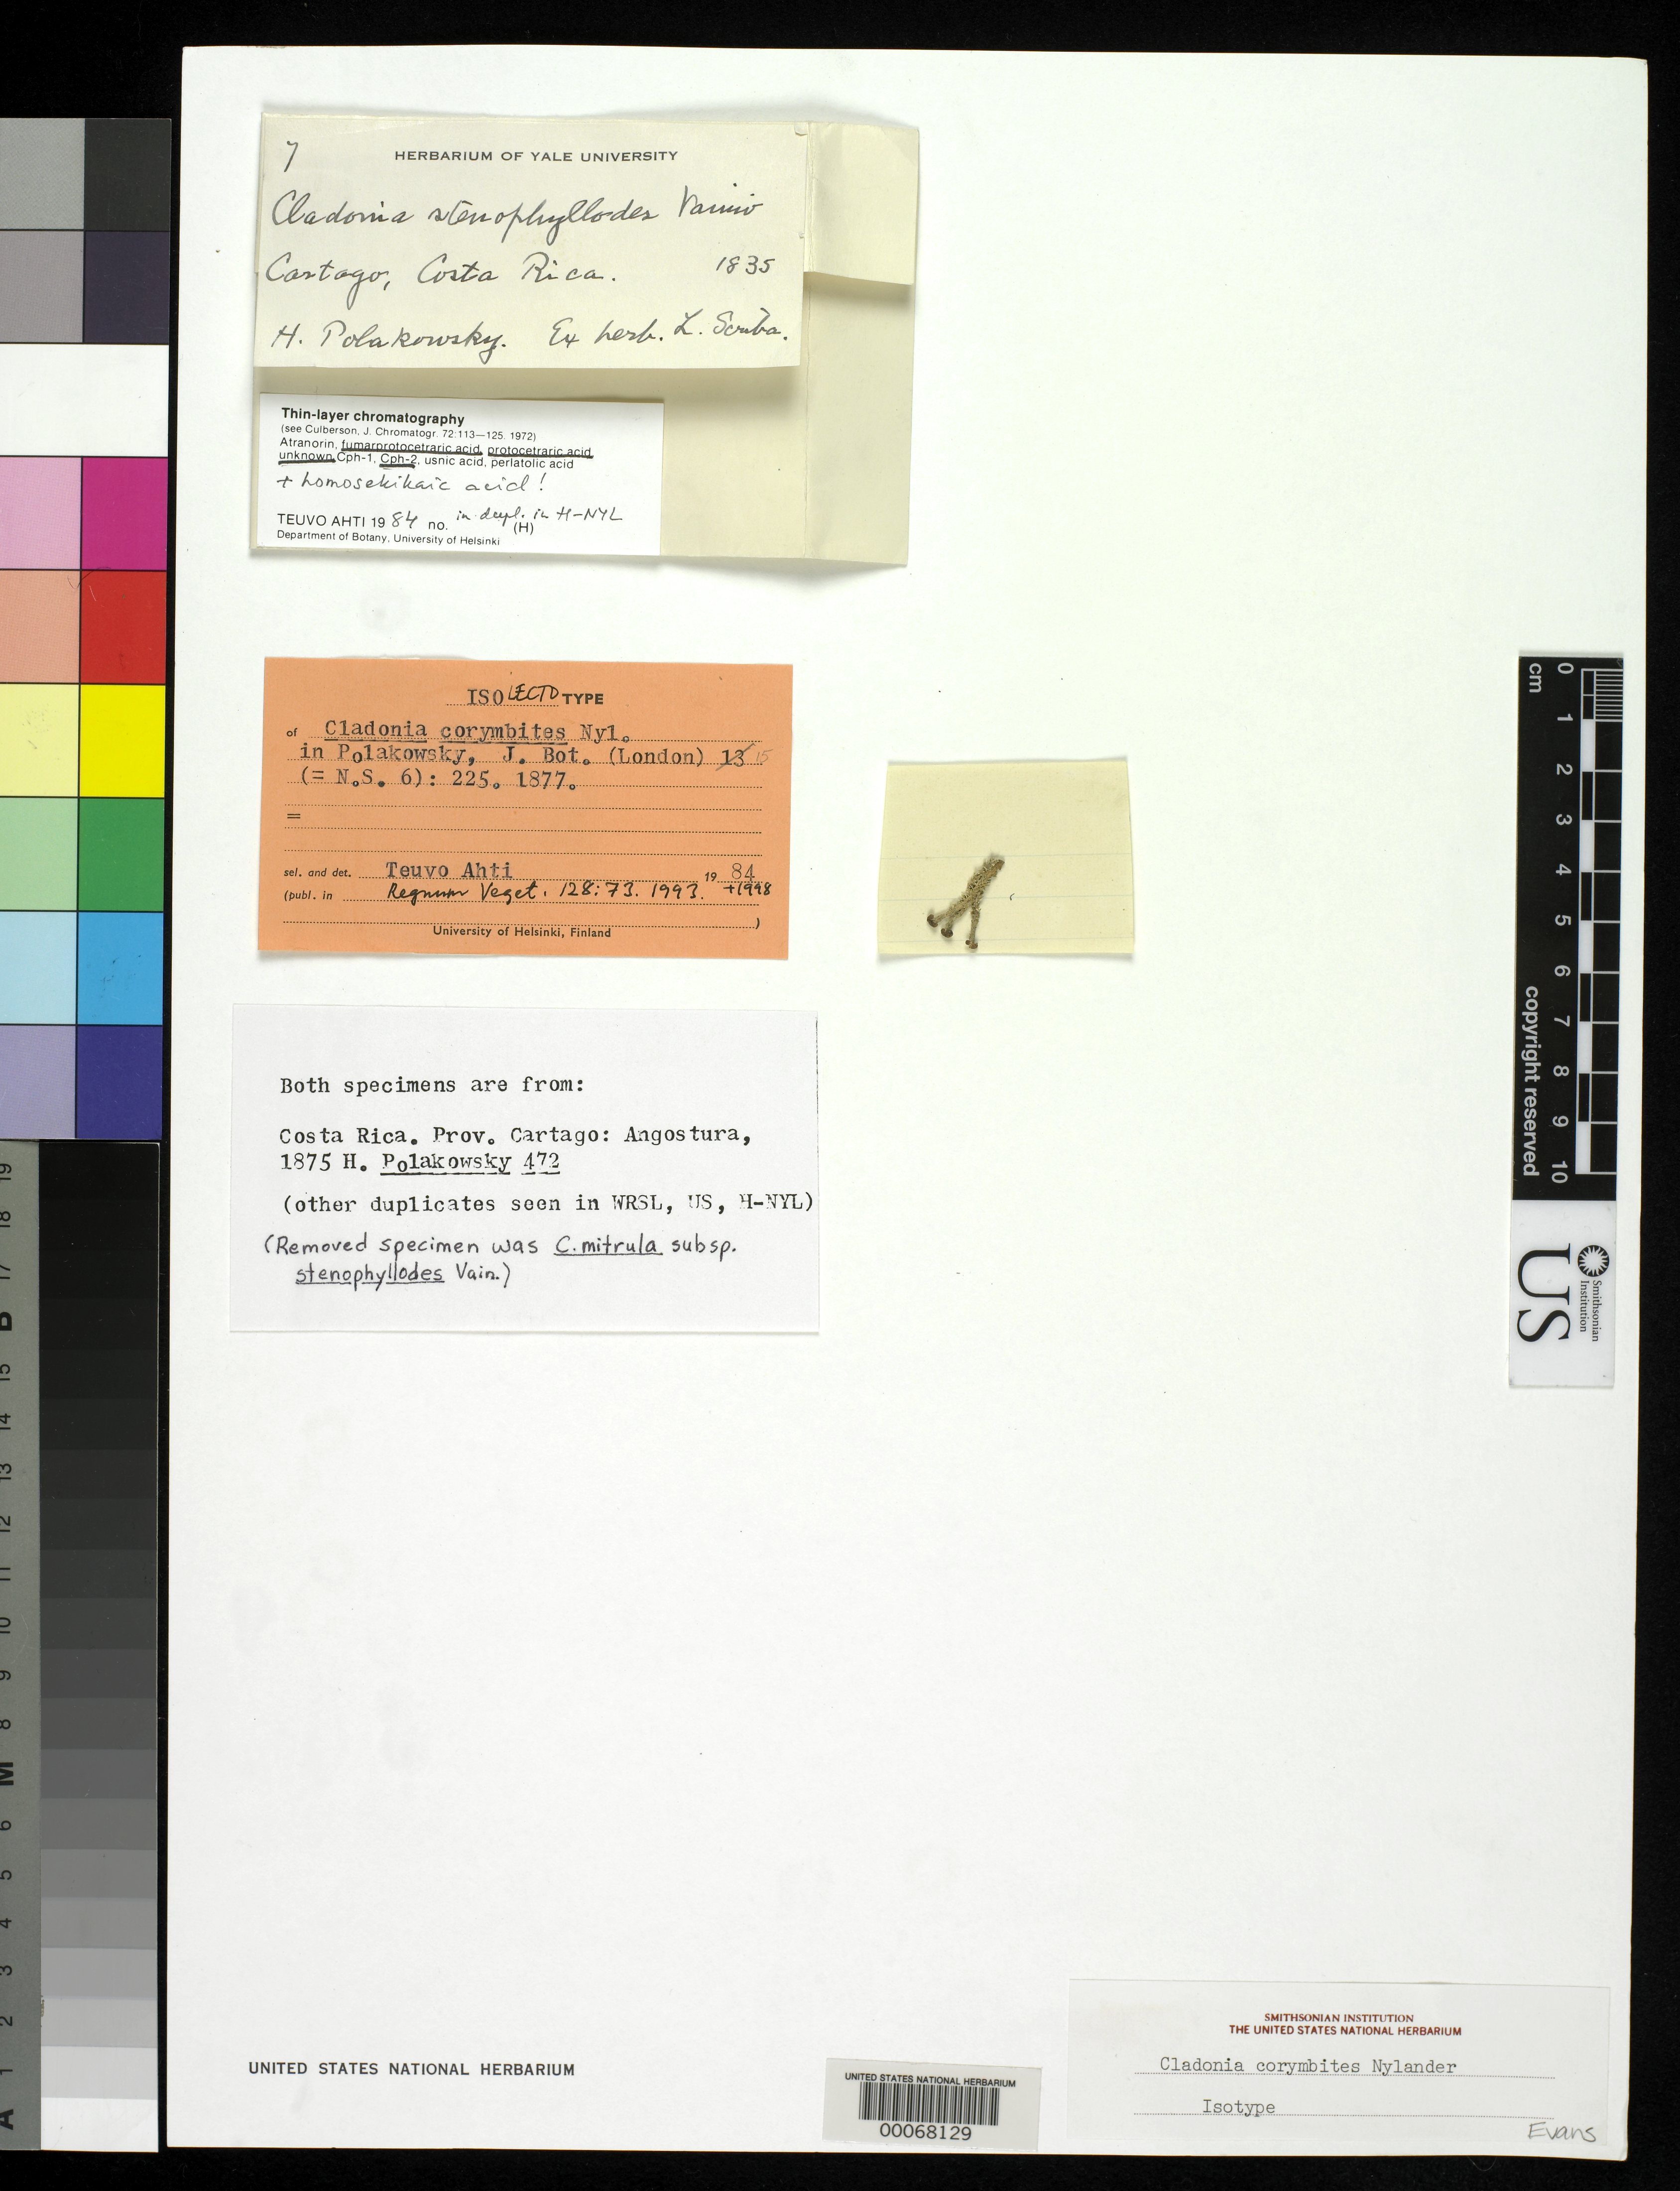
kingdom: Fungi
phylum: Ascomycota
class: Lecanoromycetes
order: Lecanorales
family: Cladoniaceae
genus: Cladonia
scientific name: Cladonia corymbites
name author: Nyl.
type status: Isolectotype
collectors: H. Polakowsky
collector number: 472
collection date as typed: Nov 1875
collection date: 1875-11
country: Costa Rica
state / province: Cartago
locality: Angostura